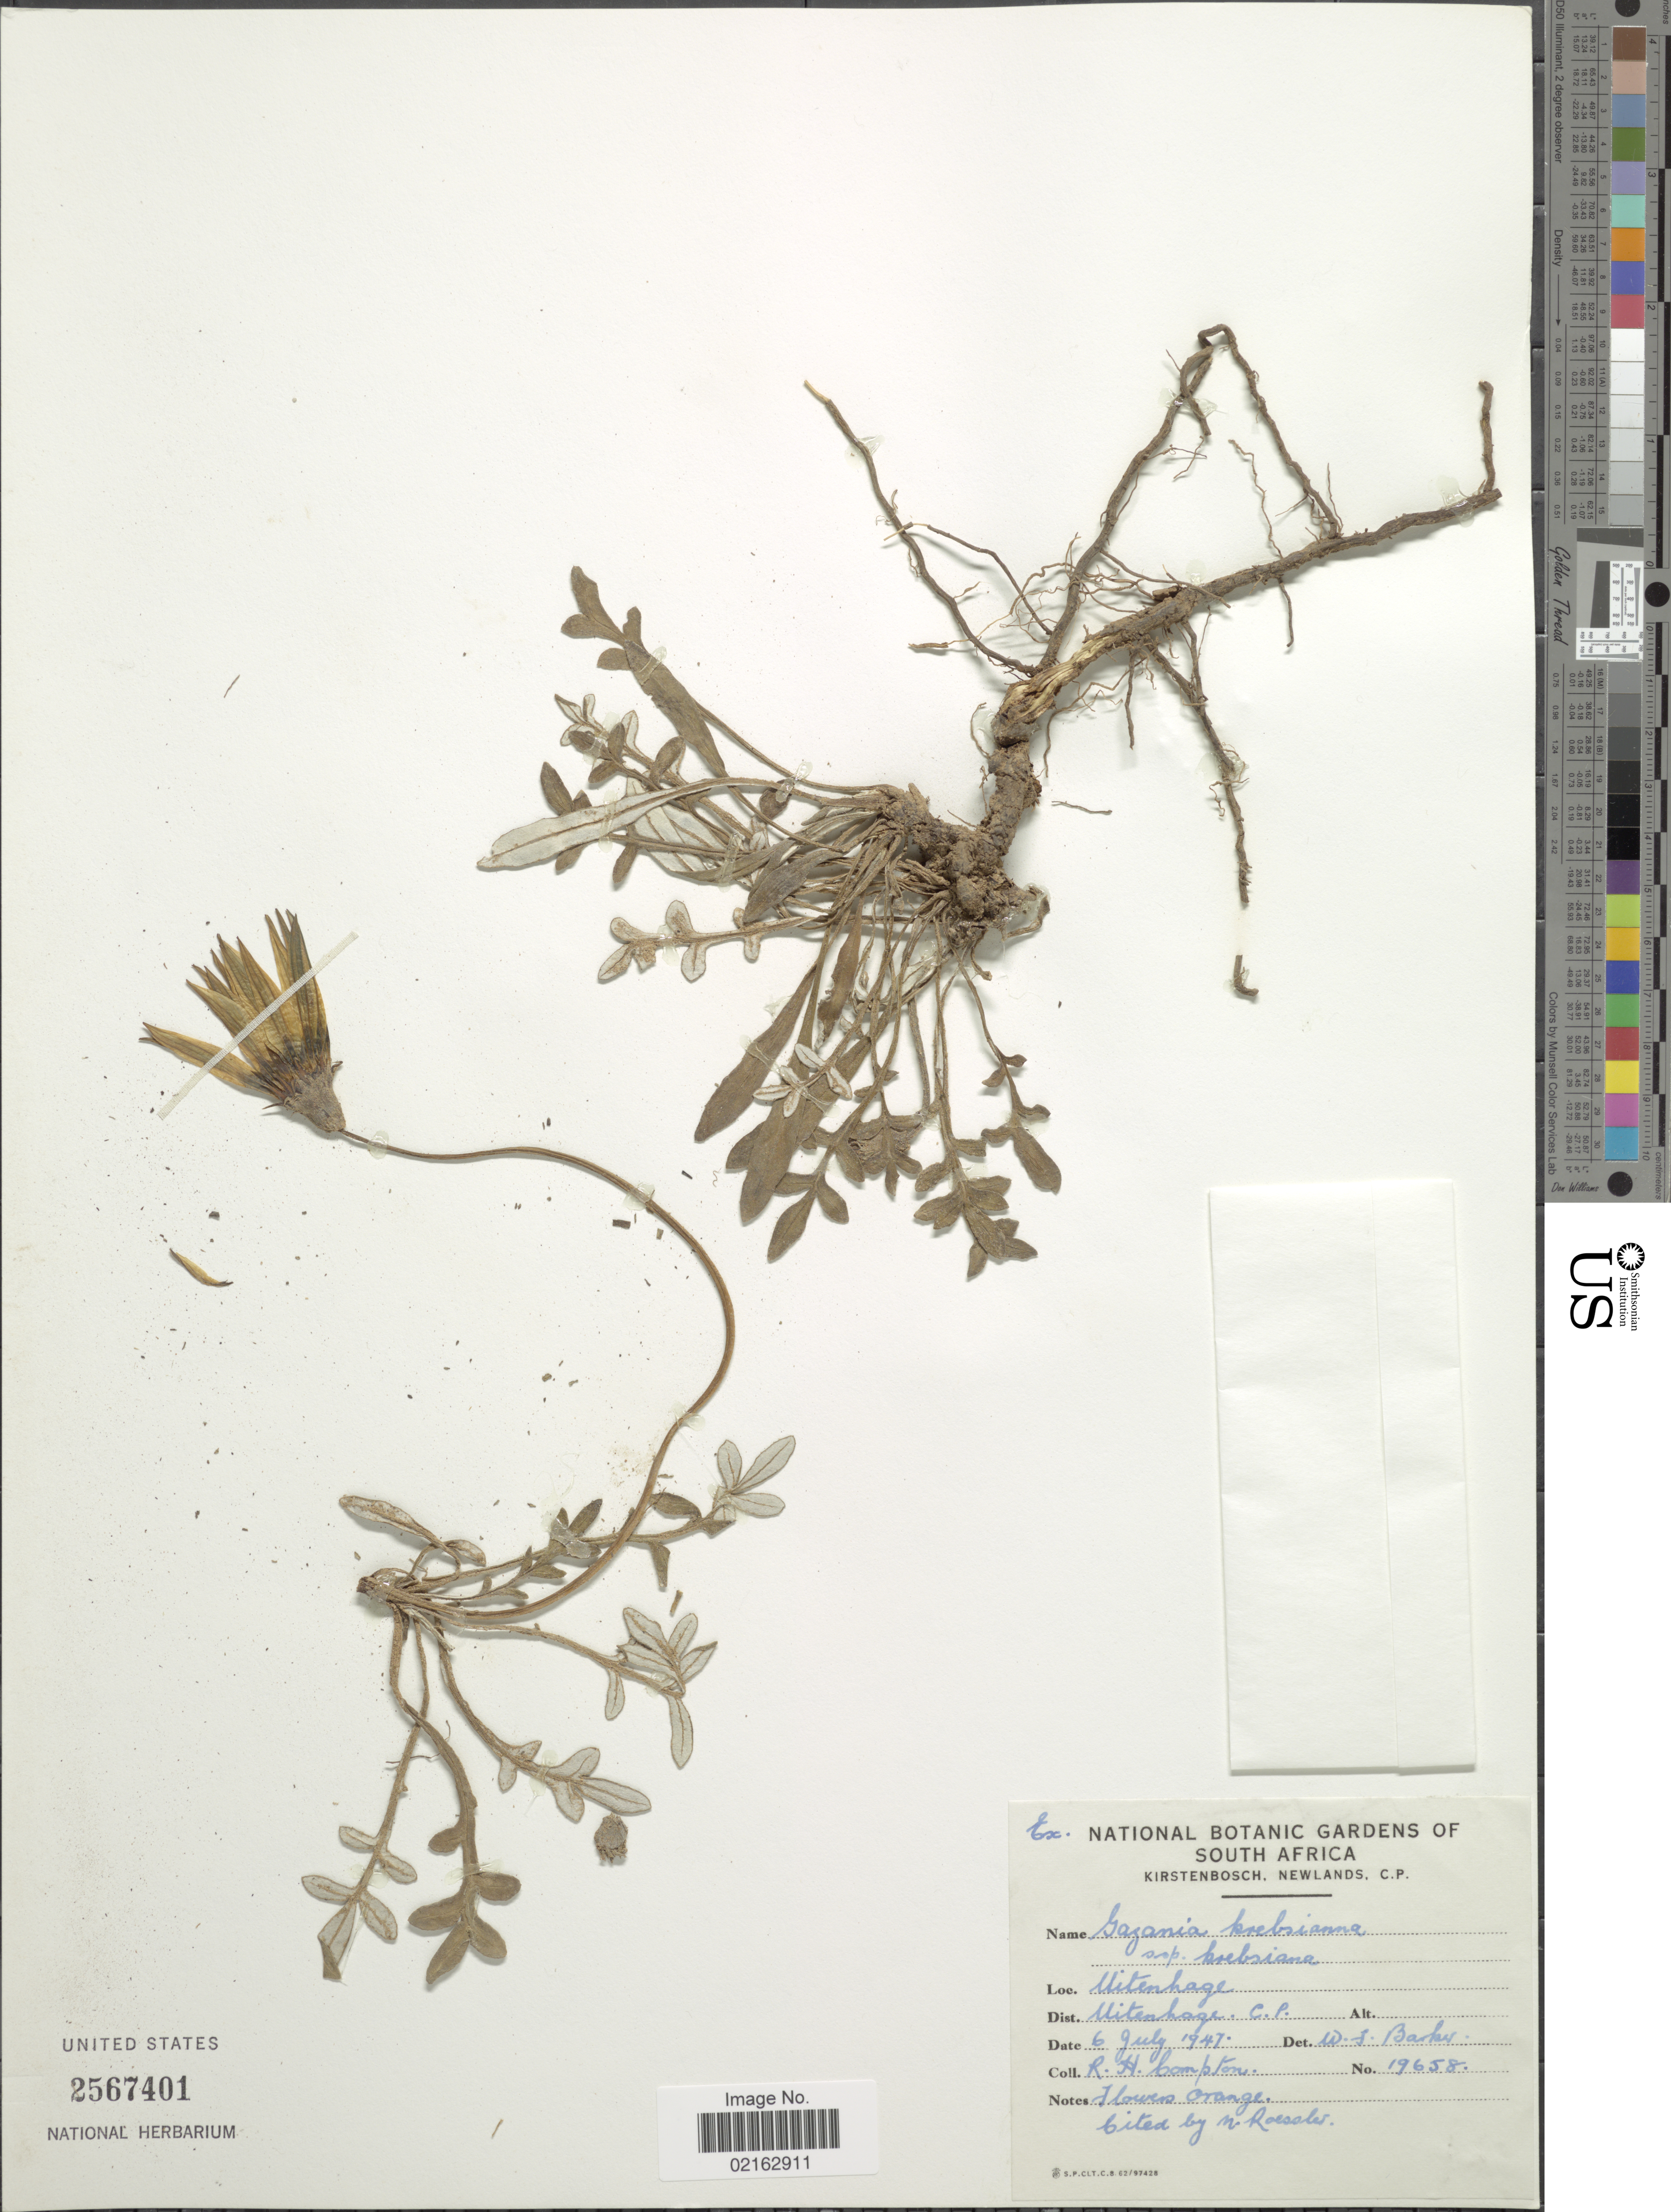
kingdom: Plantae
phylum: Tracheophyta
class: Magnoliopsida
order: Asterales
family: Asteraceae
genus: Gazania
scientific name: Gazania krebsiana subsp. krebsiana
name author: Less.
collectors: R. H. Compton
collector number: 19658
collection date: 1947-07-06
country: South Africa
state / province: Eastern Cape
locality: Uitenhage. Dist. Uitenhage, C.P.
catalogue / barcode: US 2567401